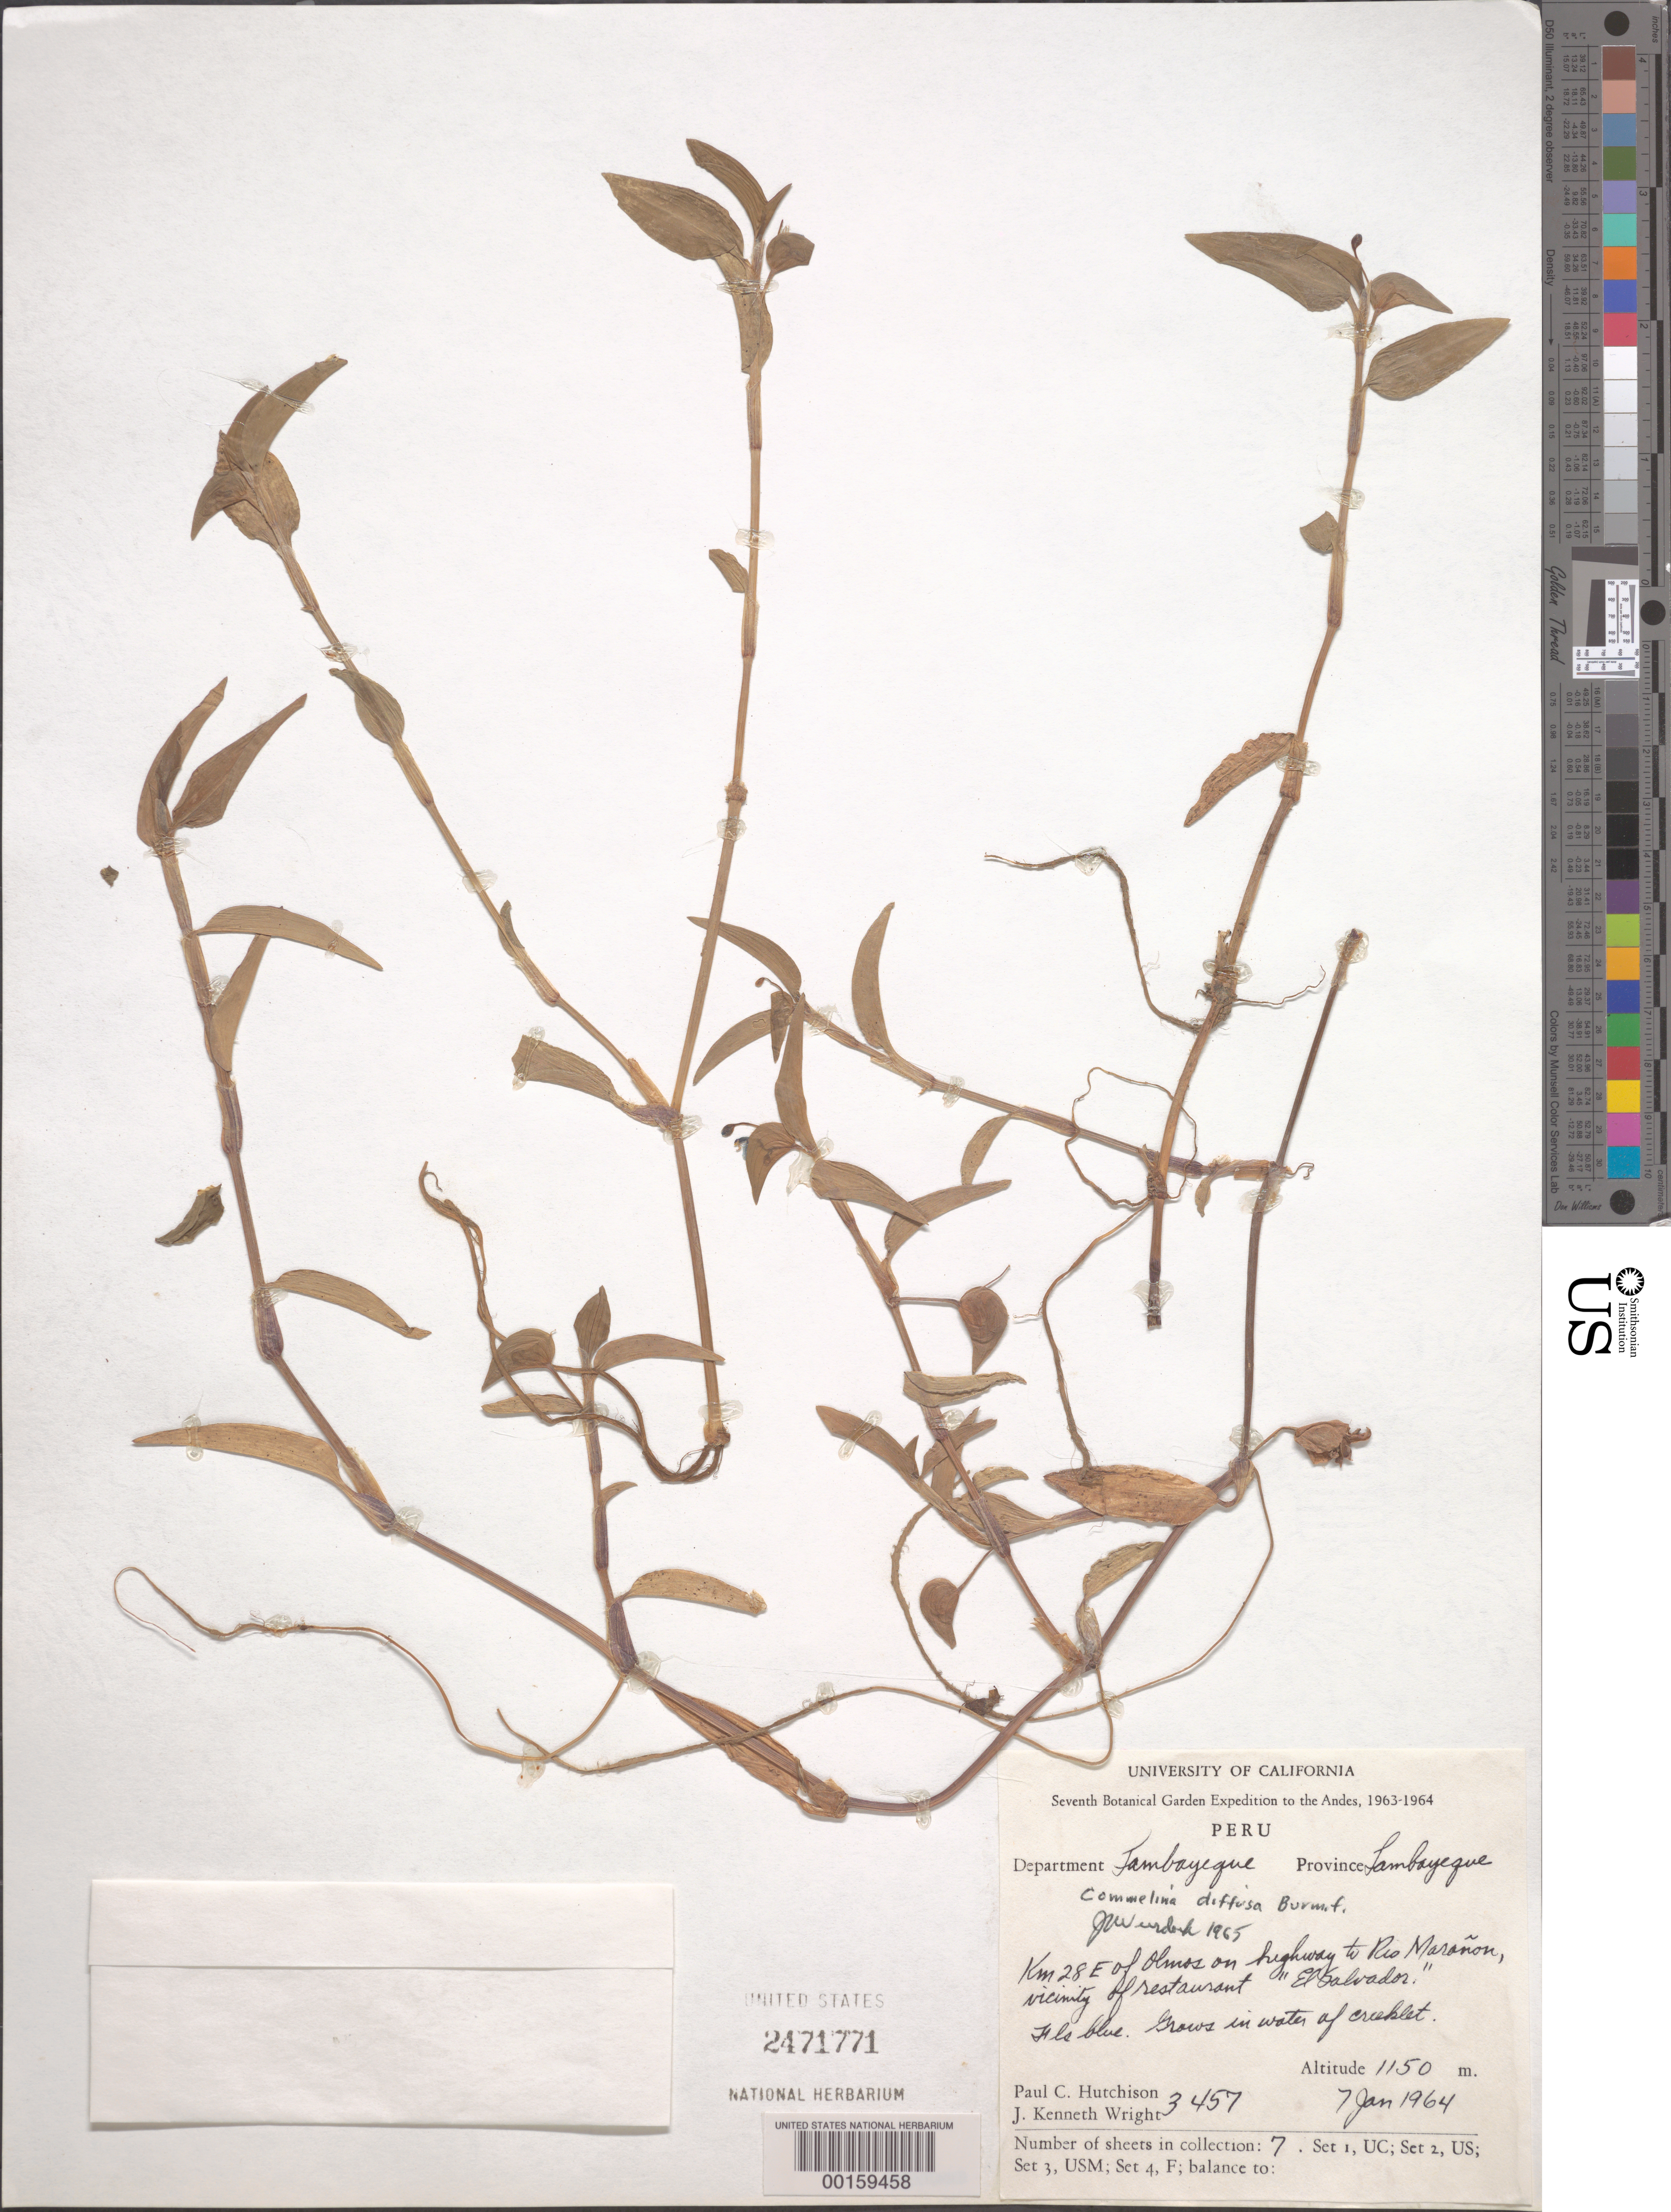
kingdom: Plantae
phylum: Tracheophyta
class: Liliopsida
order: Commelinales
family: Commelinaceae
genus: Commelina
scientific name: Commelina diffusa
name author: Burm. f.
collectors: P. C. Hutchison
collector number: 3457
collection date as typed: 07 Jan 1964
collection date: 1964-01-07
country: Peru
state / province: Lambayeque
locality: E of olmos, on route to rio maranon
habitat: Moist soil; creek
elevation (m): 351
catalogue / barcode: US 2471771